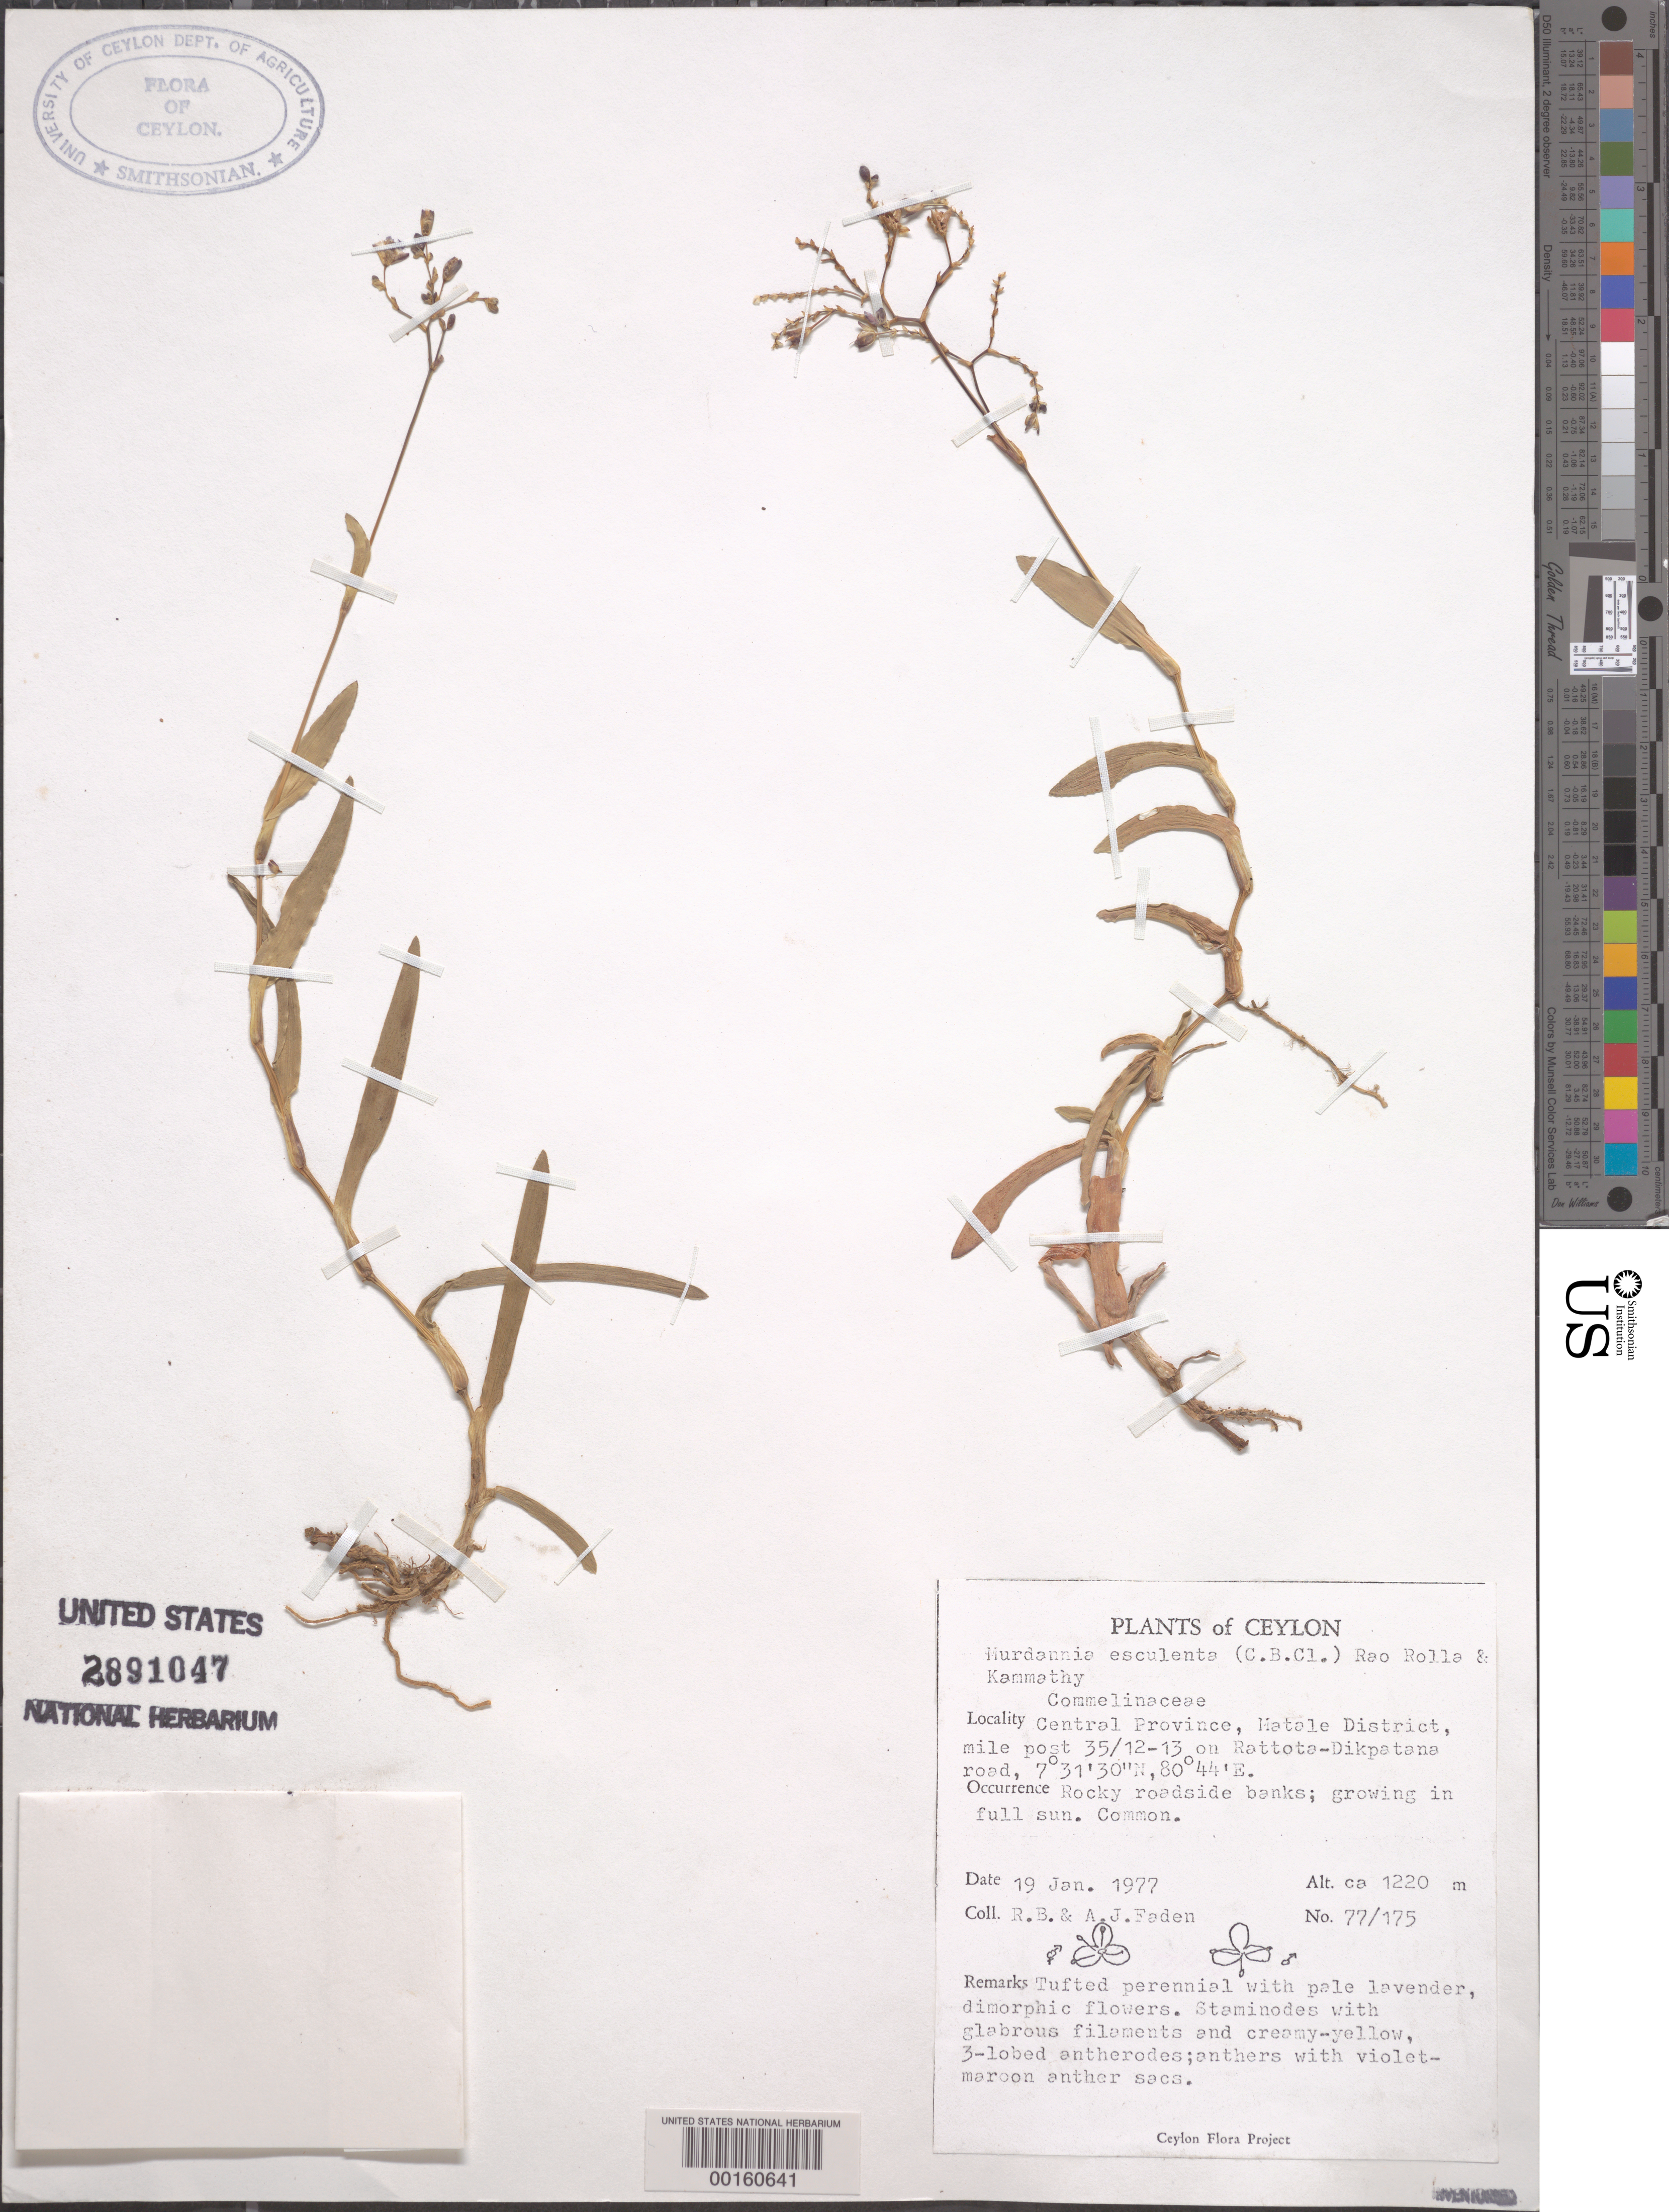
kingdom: Plantae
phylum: Tracheophyta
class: Liliopsida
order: Commelinales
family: Commelinaceae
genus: Murdannia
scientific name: Murdannia esculenta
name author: (Wall. ex C.B. Clarke) Abeyw.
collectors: R. B. Faden & A. J. Faden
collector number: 77/175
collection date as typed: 19 Jan 1977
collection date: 1977-01-19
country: Sri Lanka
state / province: Central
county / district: Matale Dist.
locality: Rattota-dikpatana road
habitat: Rocky roadside banks, full sun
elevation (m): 1220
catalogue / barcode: US 2891047